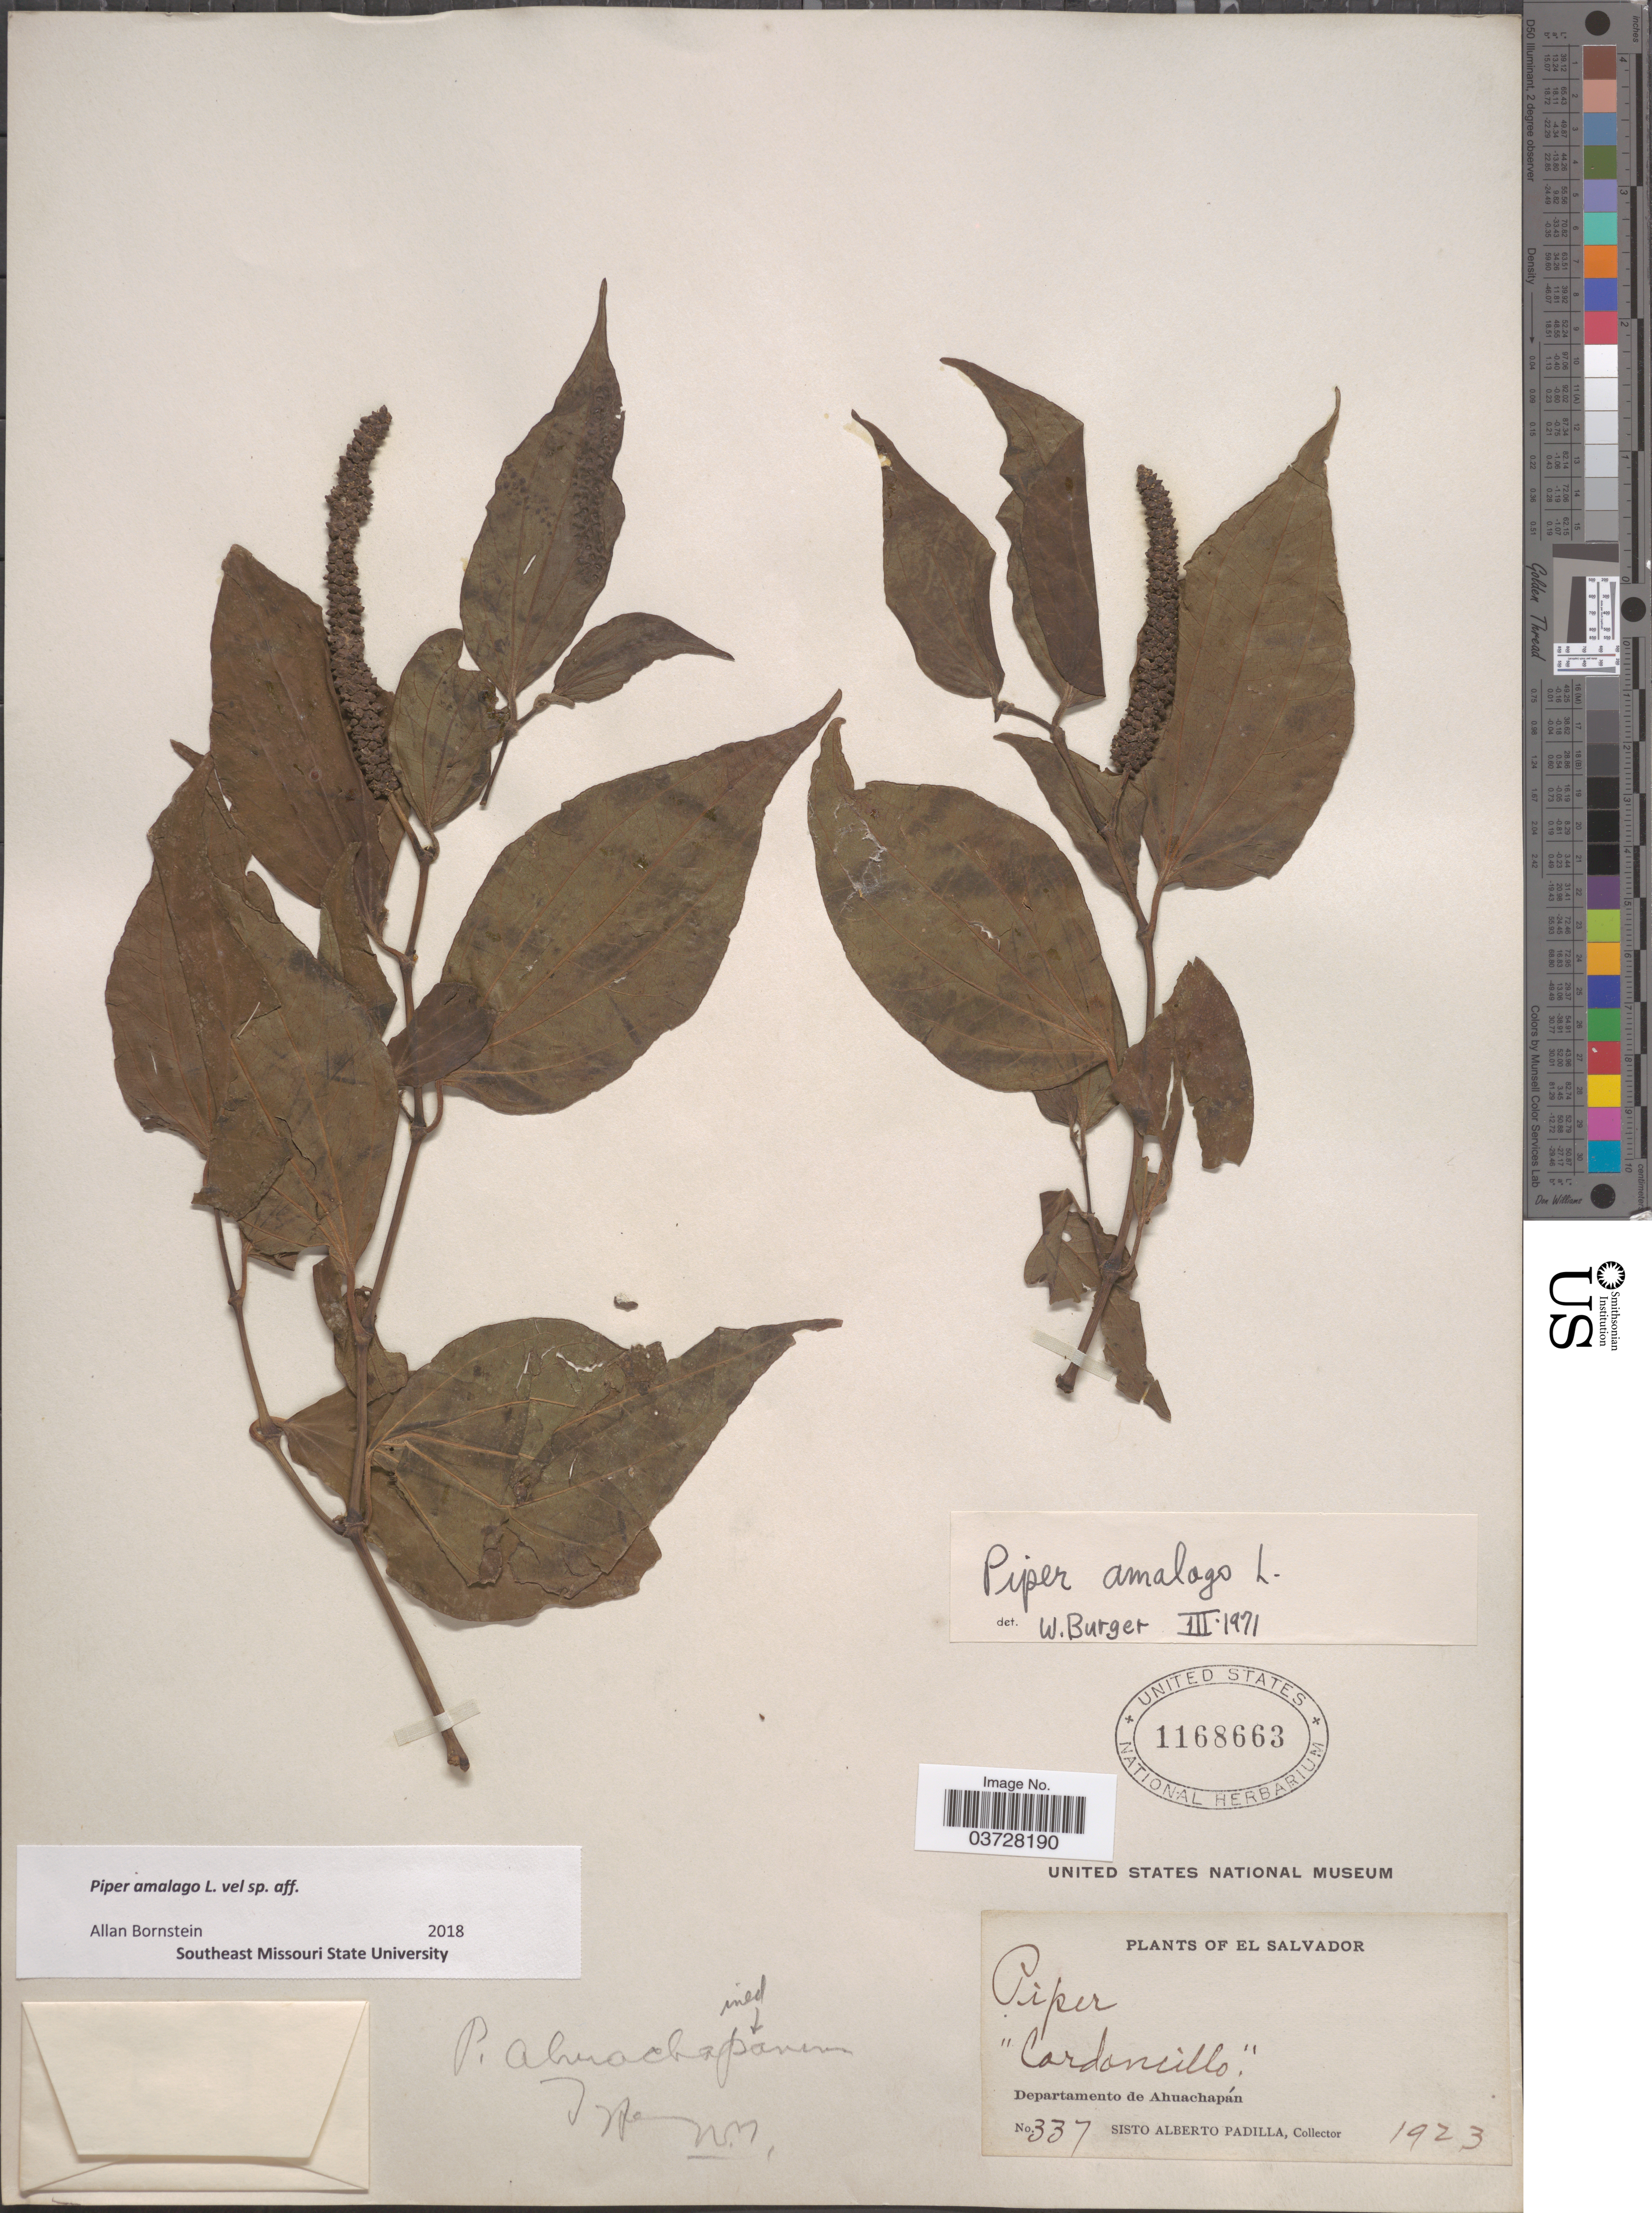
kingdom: Plantae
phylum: Tracheophyta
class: Magnoliopsida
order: Piperales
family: Piperaceae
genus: Piper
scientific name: Piper amalago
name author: L.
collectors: S. A. Padilla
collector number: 337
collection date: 1923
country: El Salvador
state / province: Ahuachapan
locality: Departamento de Ahuachapán.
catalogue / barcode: US 1168663